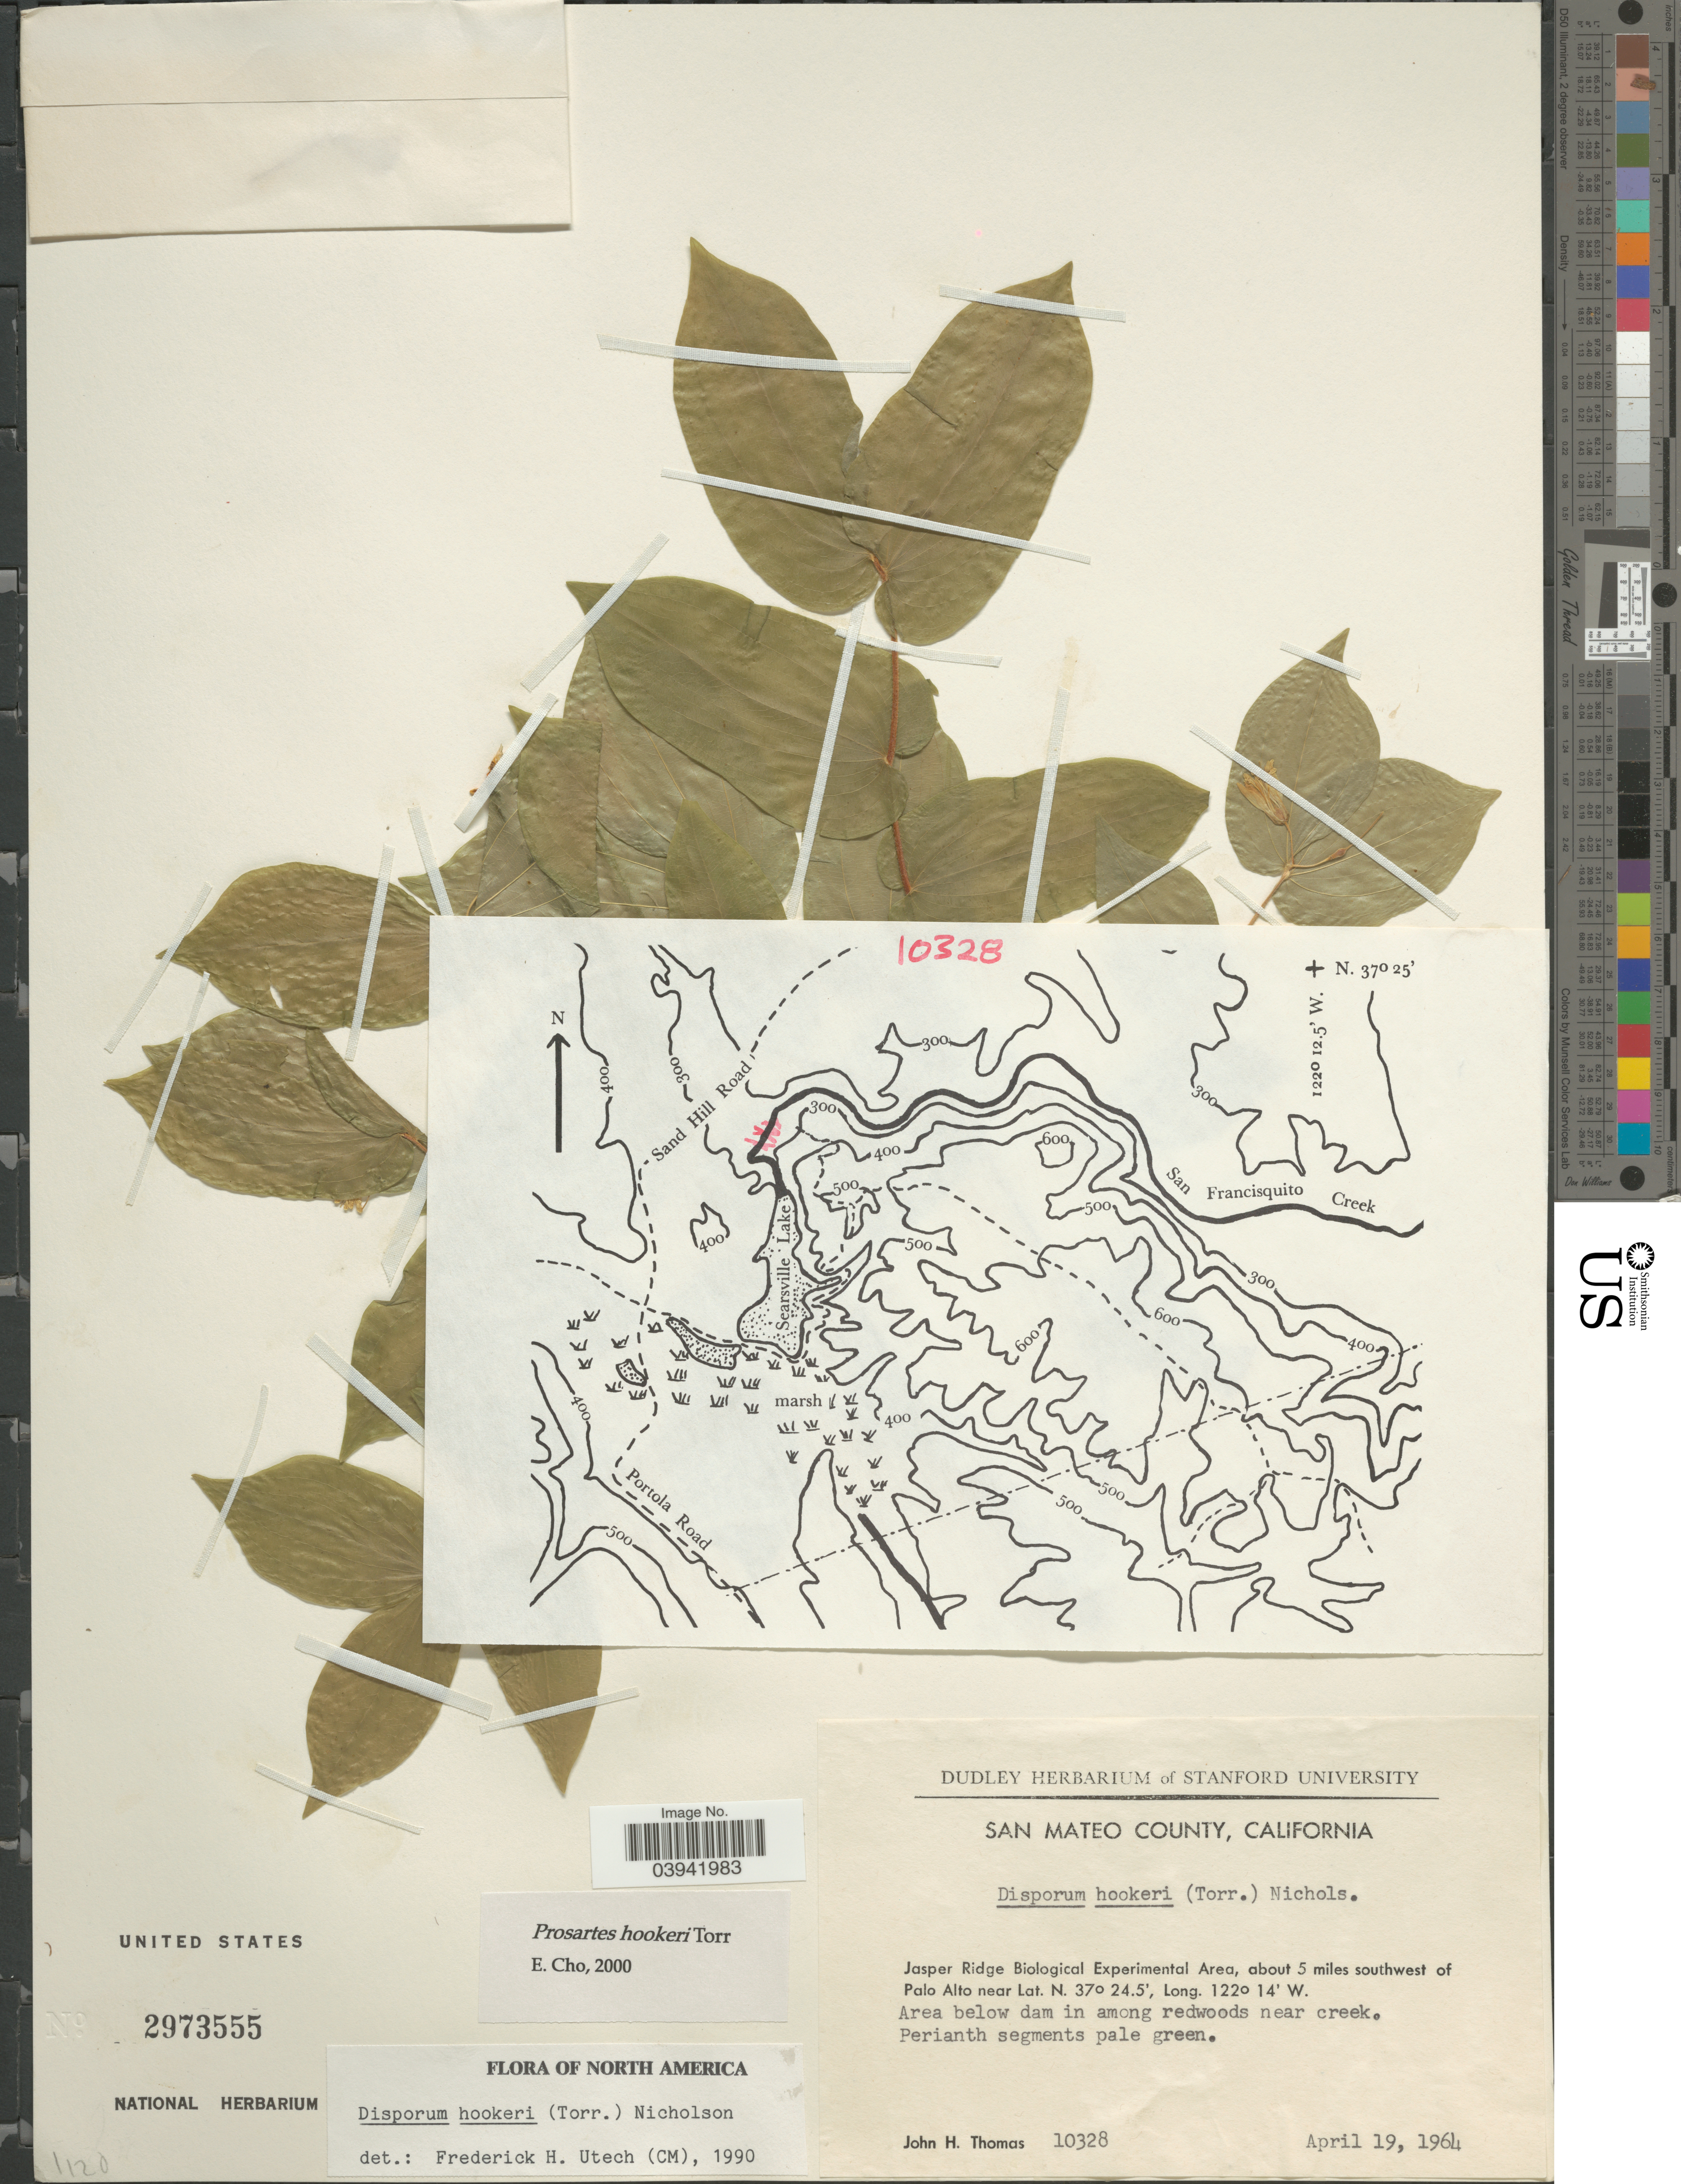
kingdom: Plantae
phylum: Tracheophyta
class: Liliopsida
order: Liliales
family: Liliaceae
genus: Prosartes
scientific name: Prosartes hookeri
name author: Torr.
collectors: J. H. Thomas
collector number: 10328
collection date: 1964-04-19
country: United States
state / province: California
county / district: San Mateo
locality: San Mateo County. Jasper Ridge Biological Experimental Area, about 5 miles southwest of Palo Alto. Area below dam in among redwoods near creek.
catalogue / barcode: US 2973555